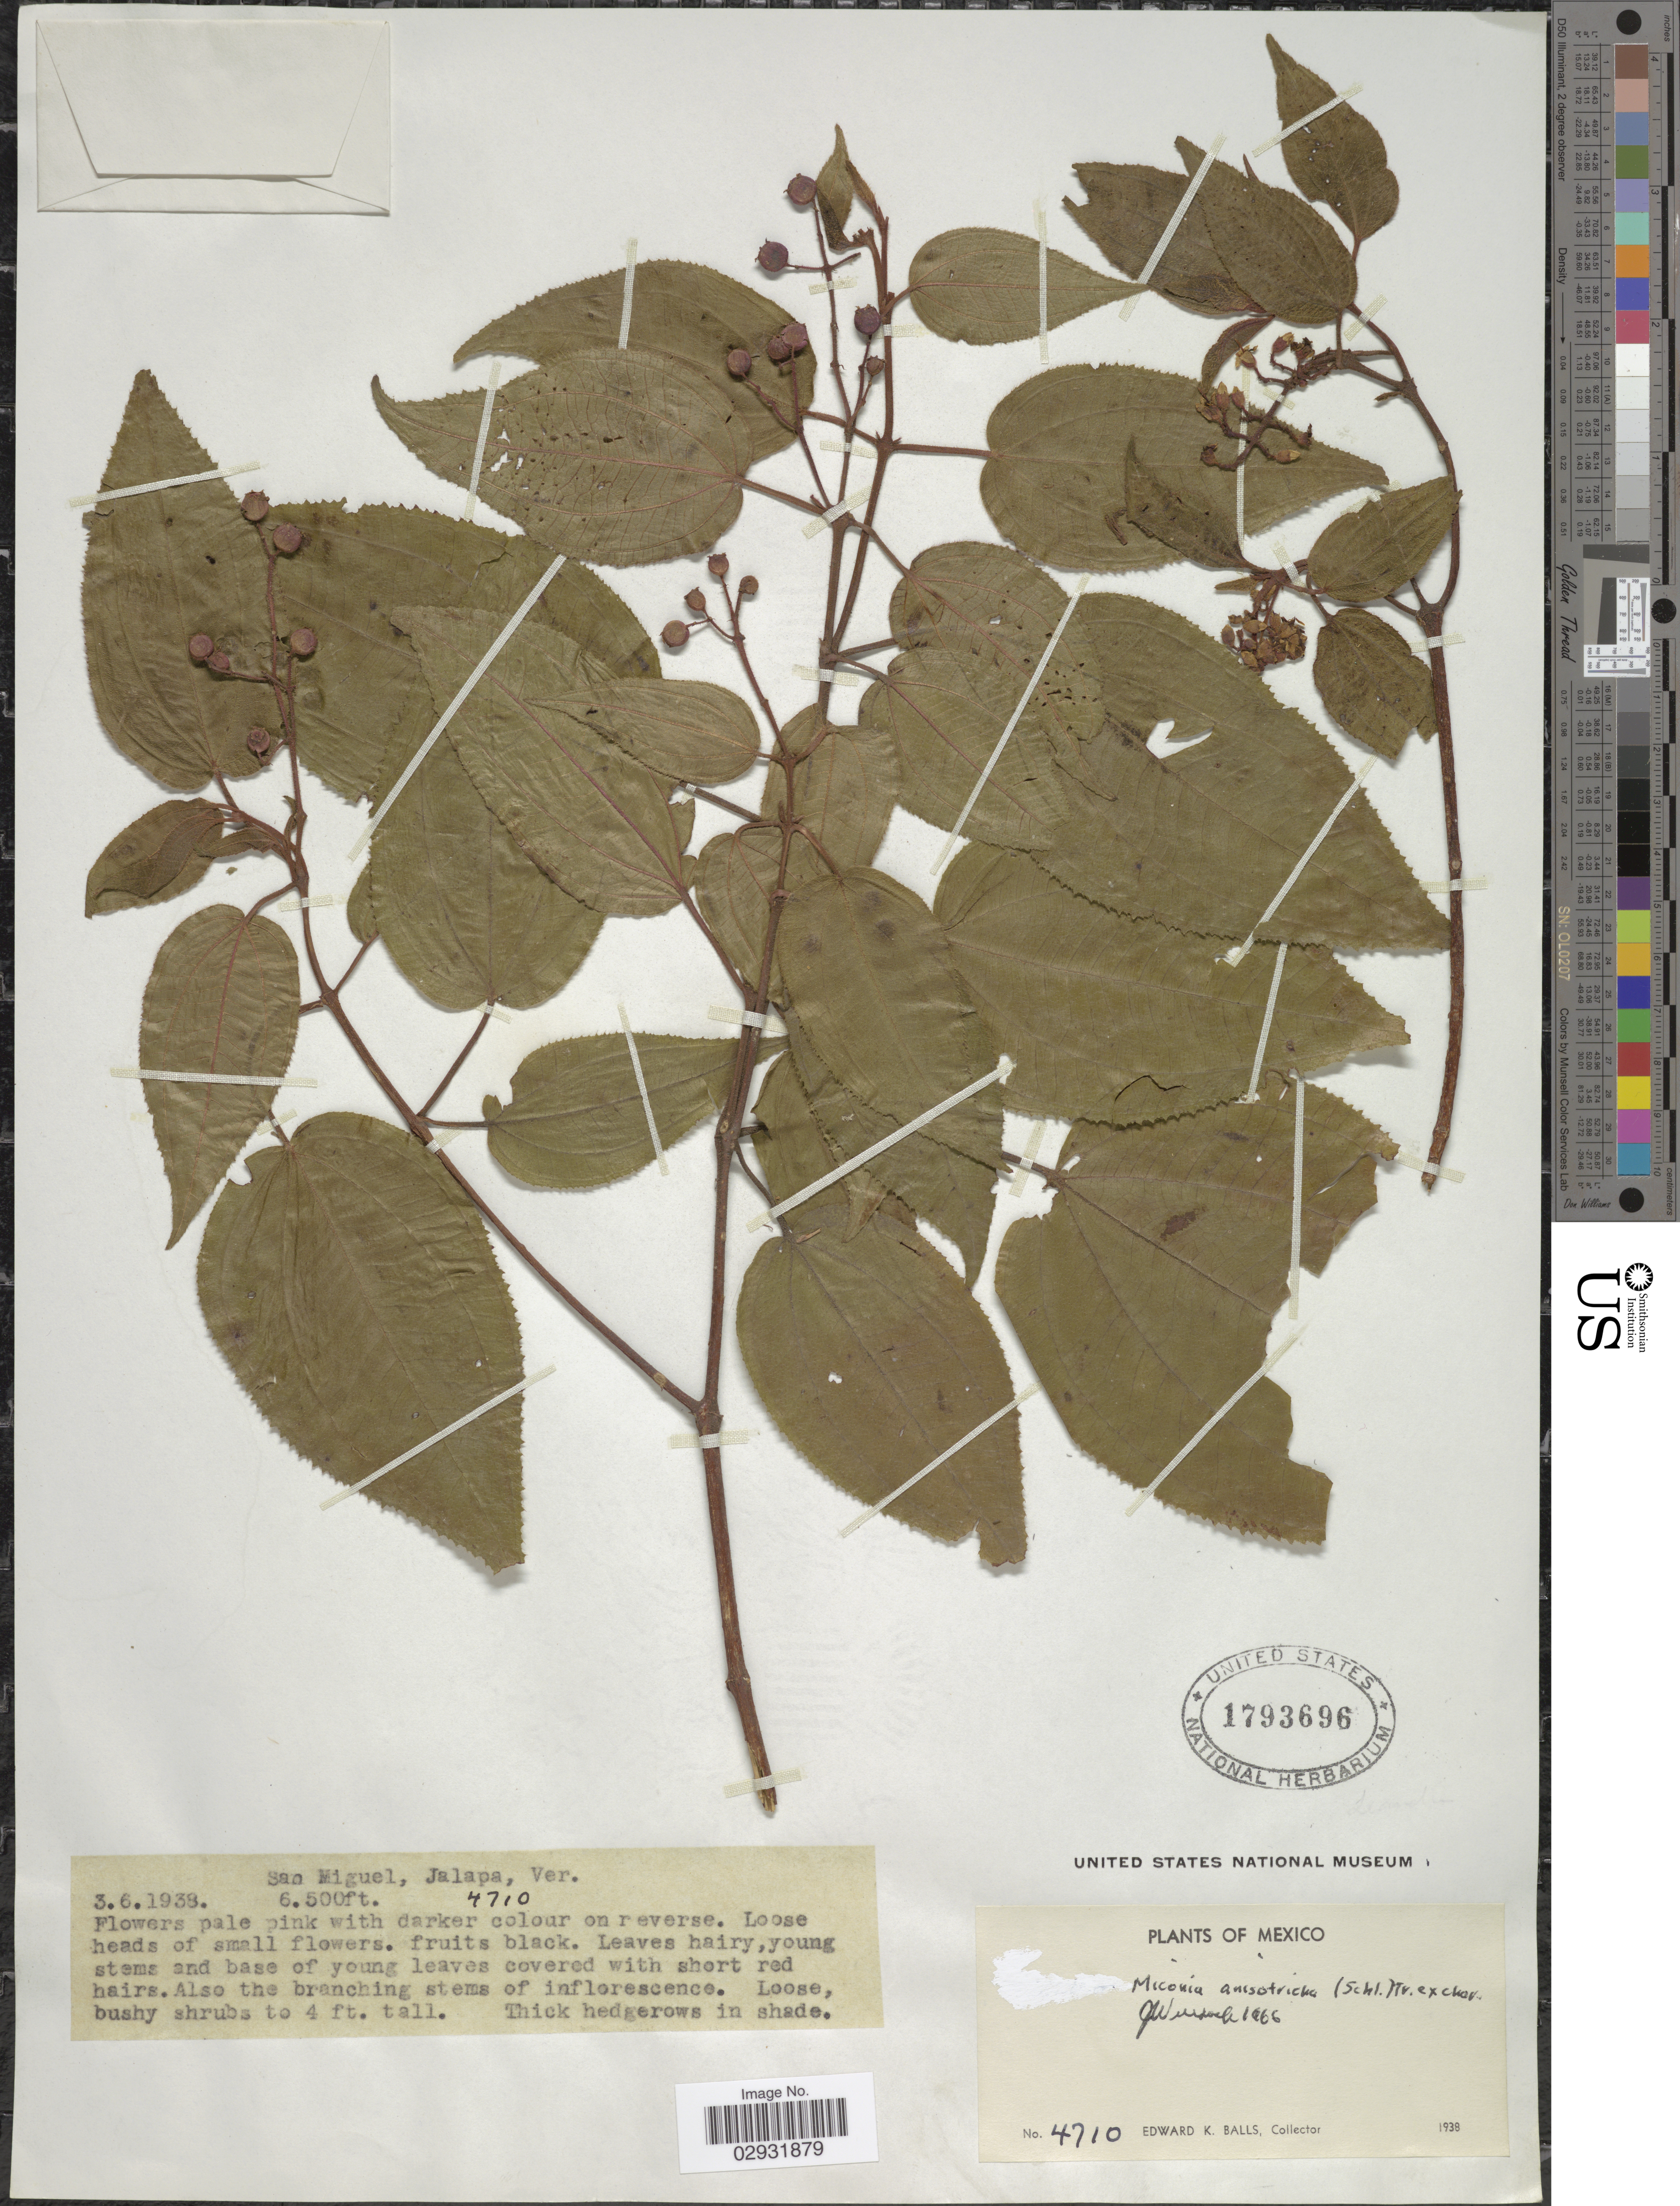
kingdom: Plantae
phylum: Tracheophyta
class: Magnoliopsida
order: Myrtales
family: Melastomataceae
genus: Miconia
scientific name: Miconia anisotricha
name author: (Schltdl.) Triana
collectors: E. K. Balls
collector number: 4710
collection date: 1938-06-03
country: Mexico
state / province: Veracruz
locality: San Miguel, Jalapa, Ver.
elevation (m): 1981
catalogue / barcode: US 1793696